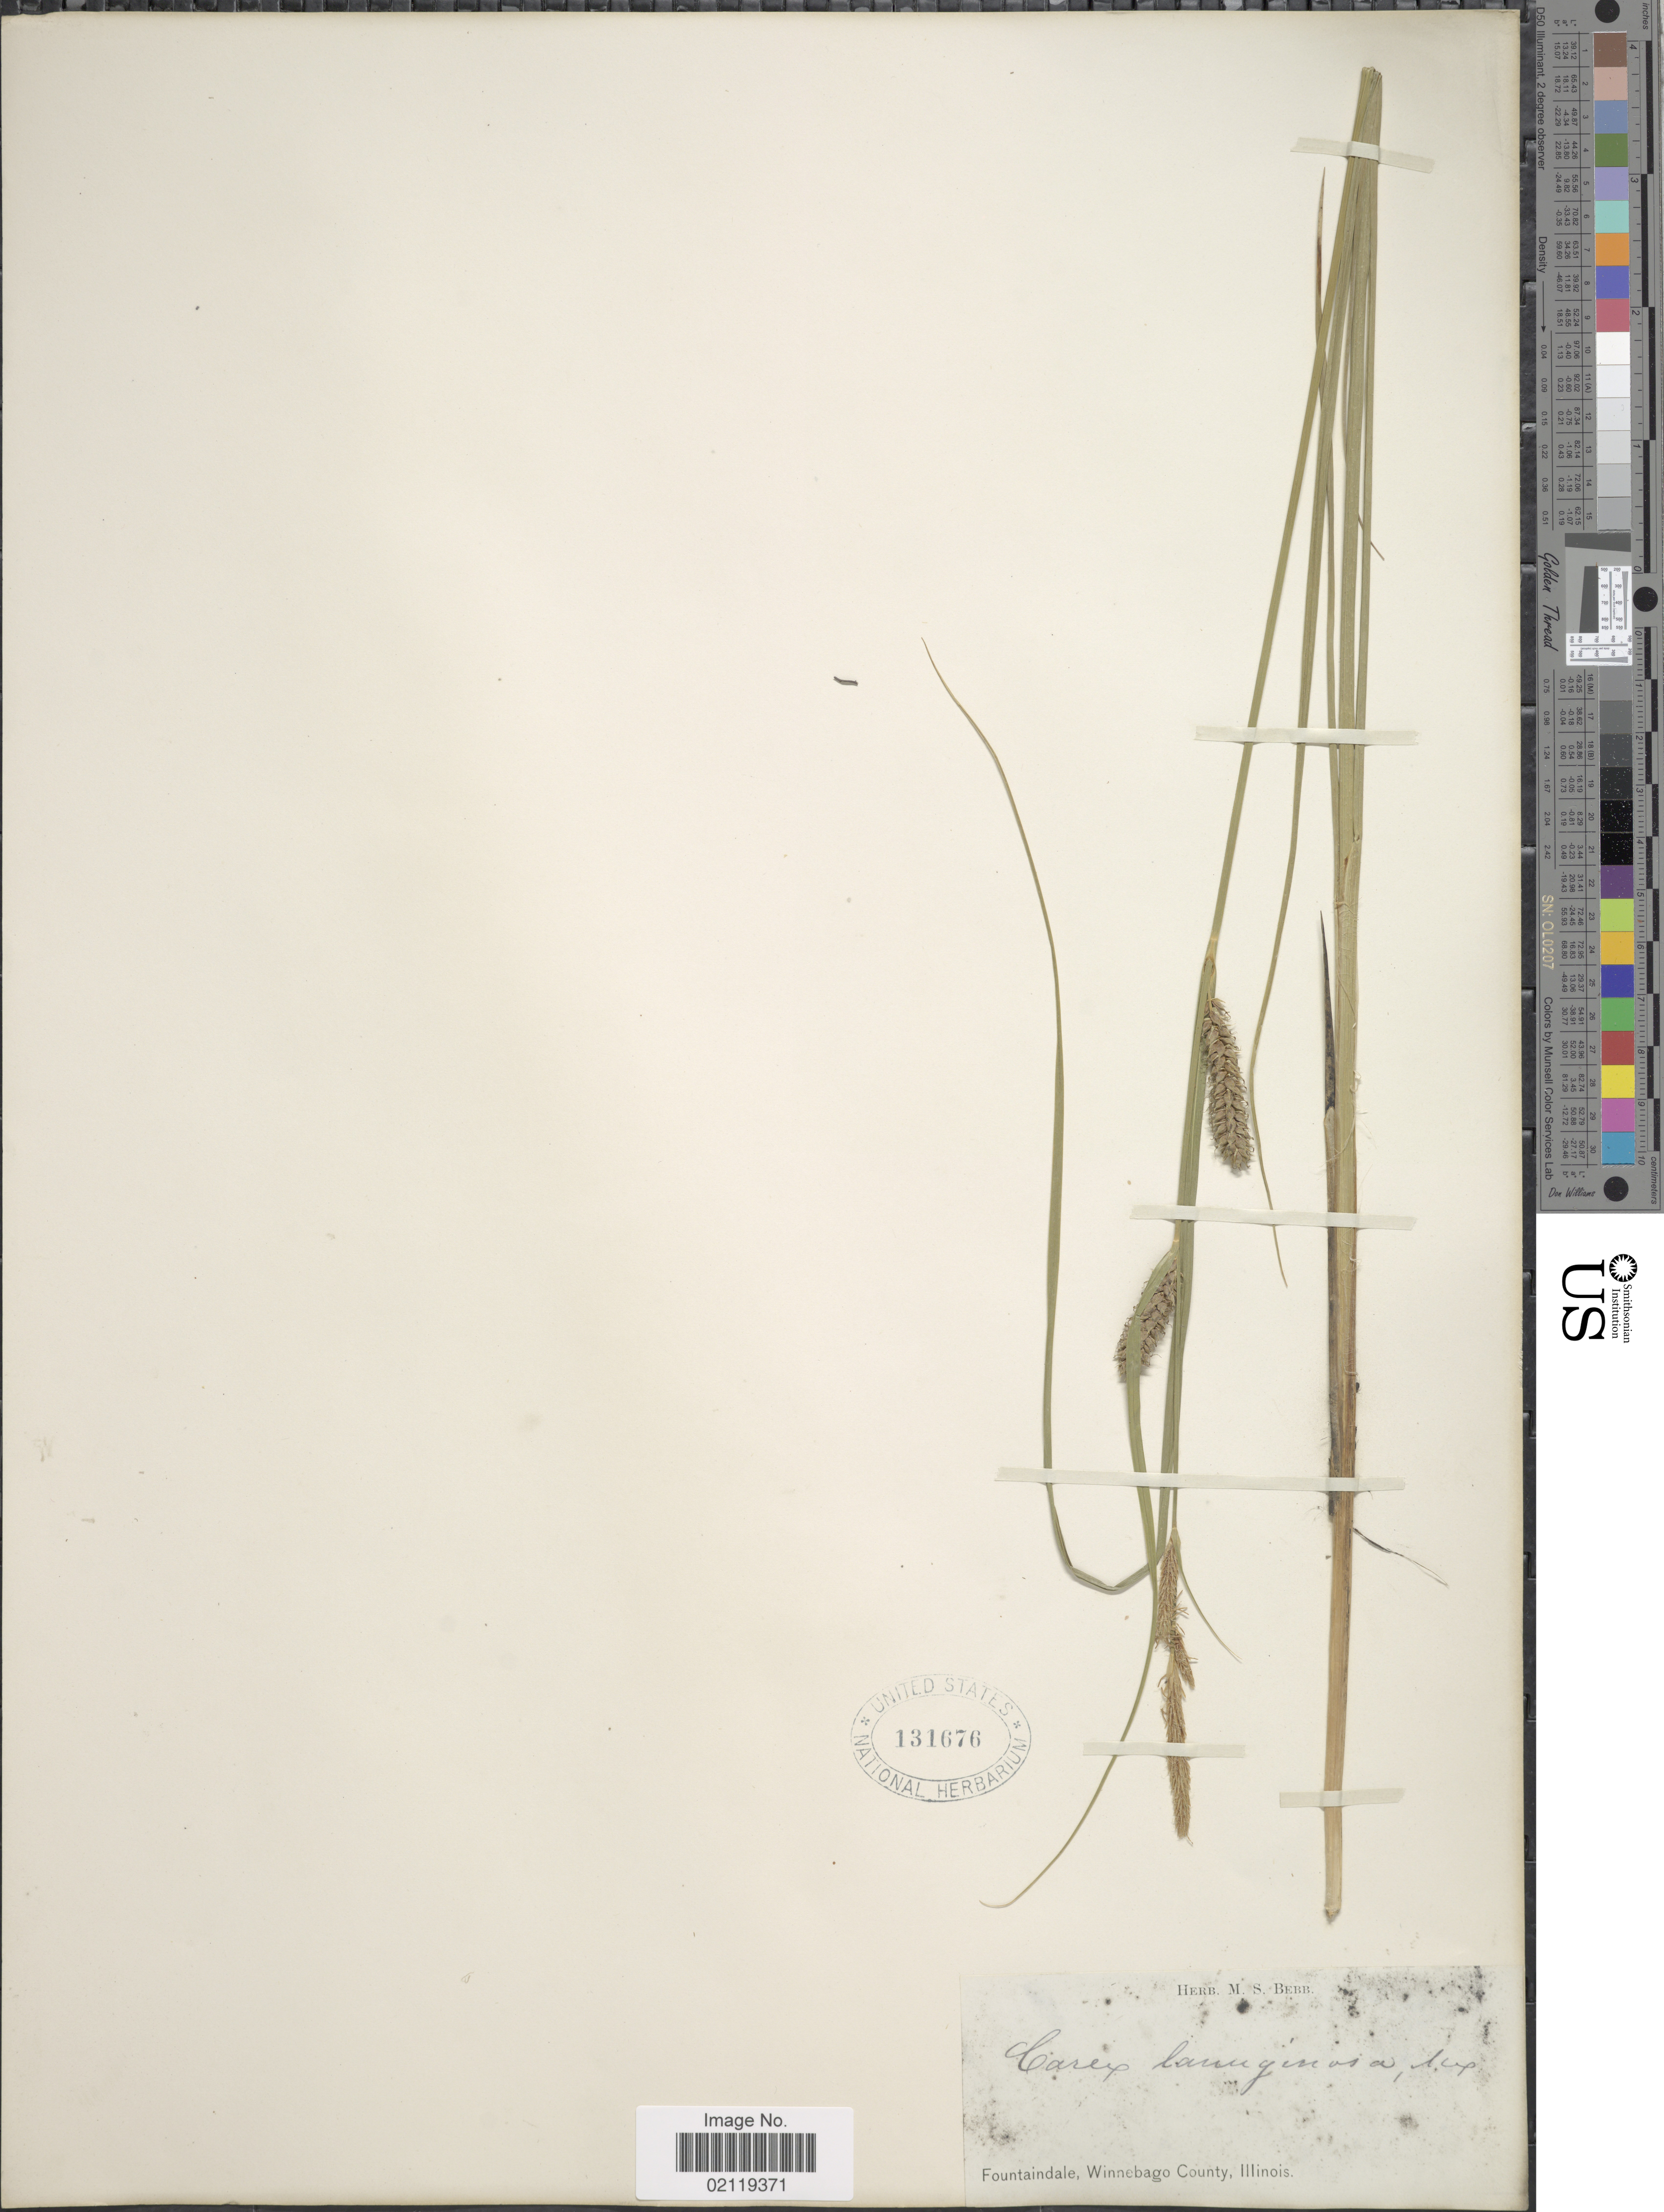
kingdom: Plantae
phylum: Tracheophyta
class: Liliopsida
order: Poales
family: Cyperaceae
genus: Carex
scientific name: Carex pellita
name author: Muhl. ex Willd.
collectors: ex Herb. M. S. Bebb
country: United States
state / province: Illinois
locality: Fountaindale, Winnebago County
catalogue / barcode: US 131676